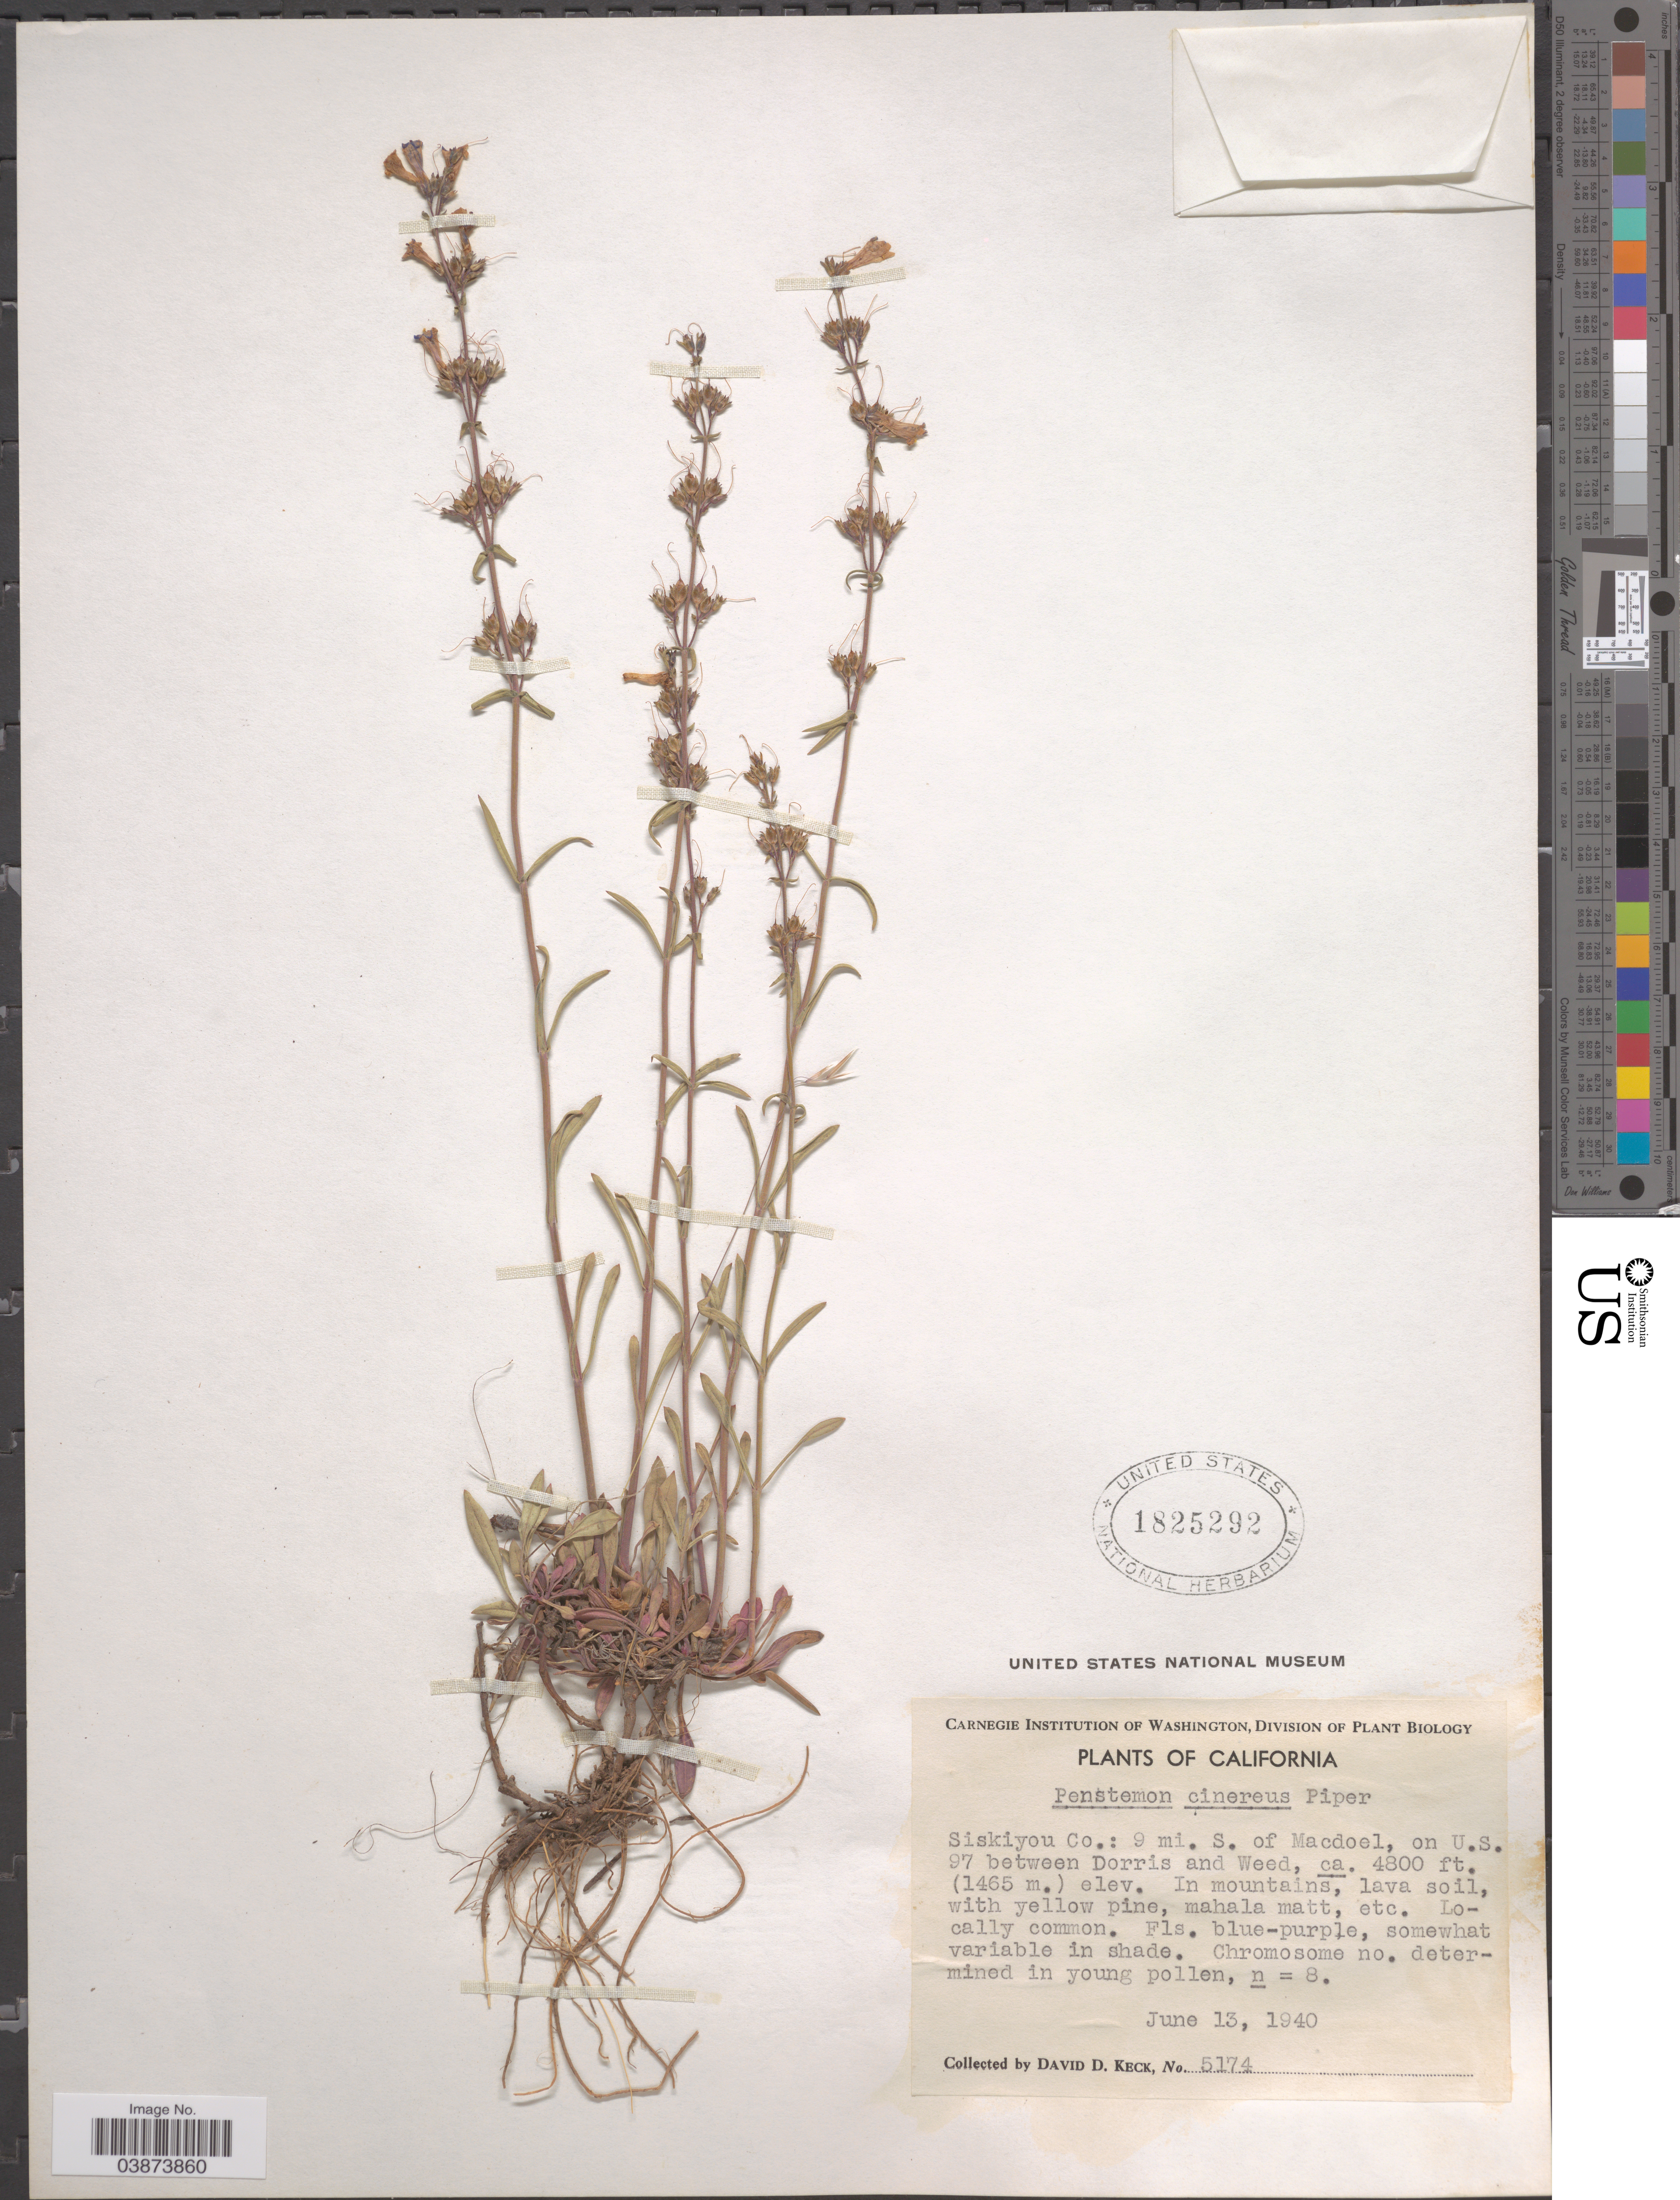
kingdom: Plantae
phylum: Tracheophyta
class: Magnoliopsida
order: Lamiales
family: Plantaginaceae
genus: Penstemon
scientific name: Penstemon cinereus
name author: Piper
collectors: D. D. Keck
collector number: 5174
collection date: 1940-06-13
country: United States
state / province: California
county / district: Siskiyou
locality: Siskiyou Co.: 9 mi. S. of Macdoel, on U.S. 97 between Dorris and Weed.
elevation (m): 1463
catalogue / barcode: US 1825292